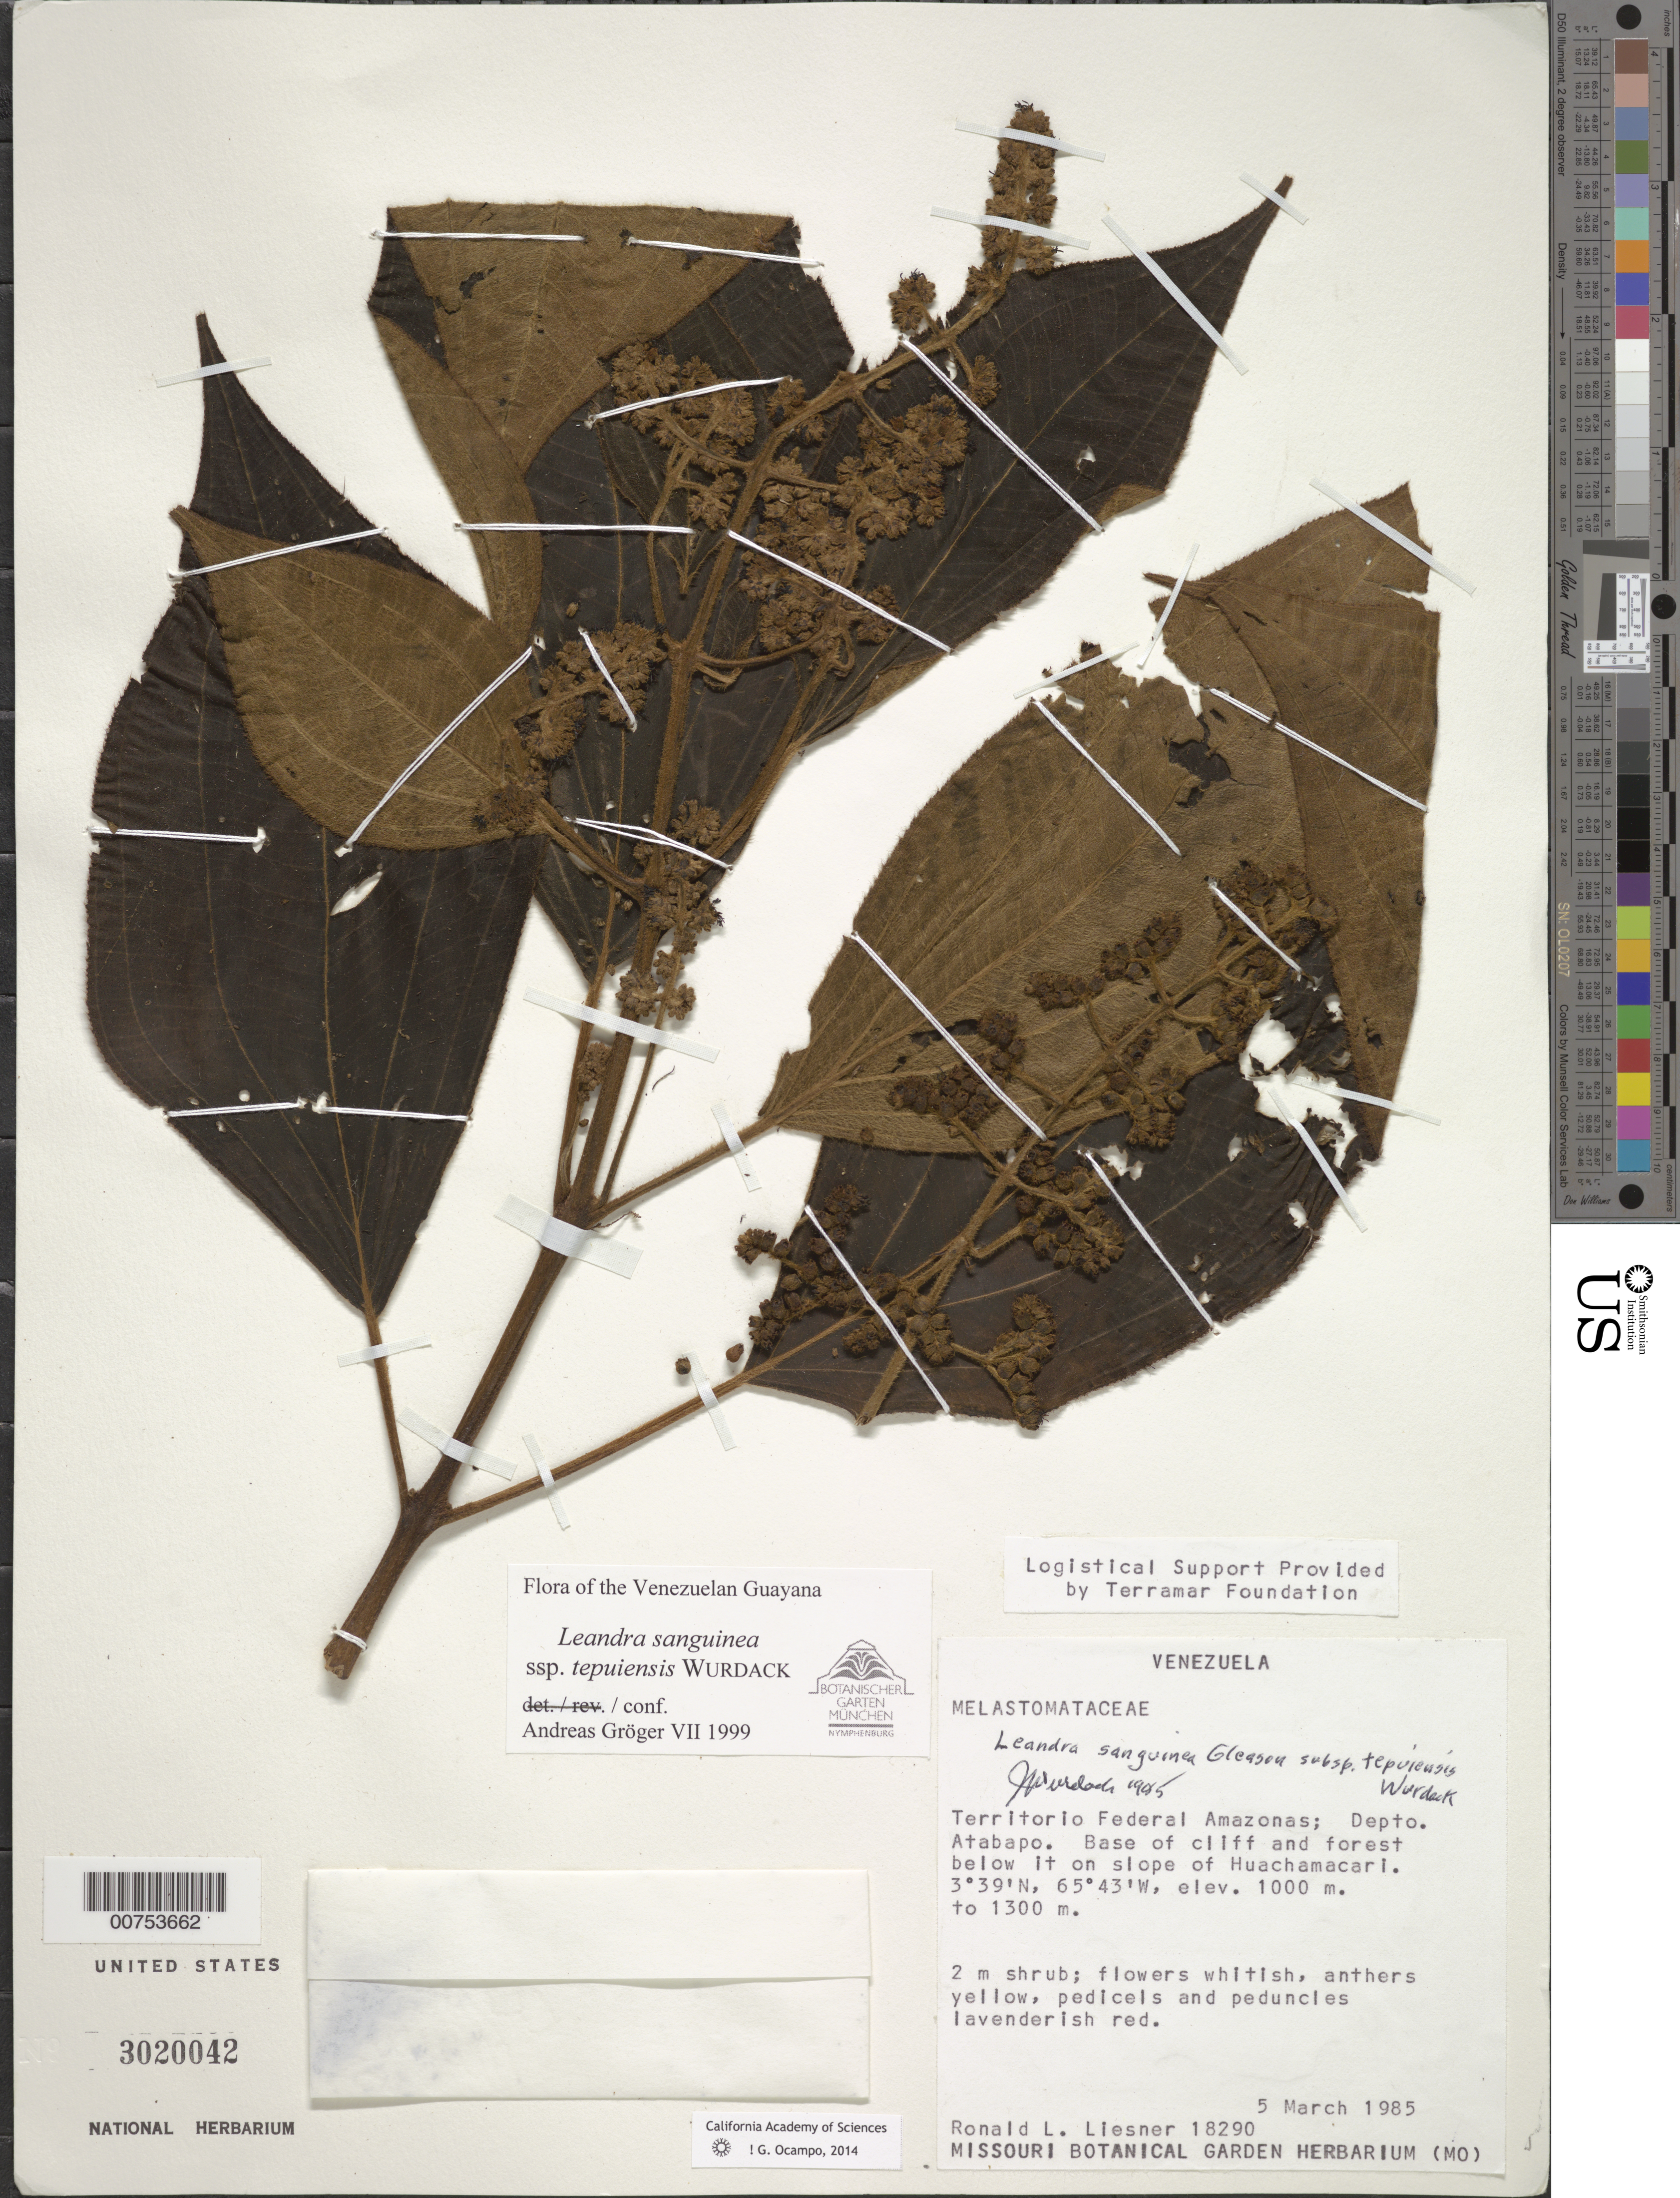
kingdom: Plantae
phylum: Tracheophyta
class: Magnoliopsida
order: Myrtales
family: Melastomataceae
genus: Leandra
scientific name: Leandra sanguinea subsp. tepuiensis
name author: Wurdack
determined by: Gröger, A.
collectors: R. L. Liesner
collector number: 18290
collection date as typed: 5-Mar-85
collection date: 1985-03-05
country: Venezuela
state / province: Amazonas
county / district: Atabapo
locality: Huachamacari slopes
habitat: Base of cliff and forest below it on slope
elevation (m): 1000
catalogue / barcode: US 3020042